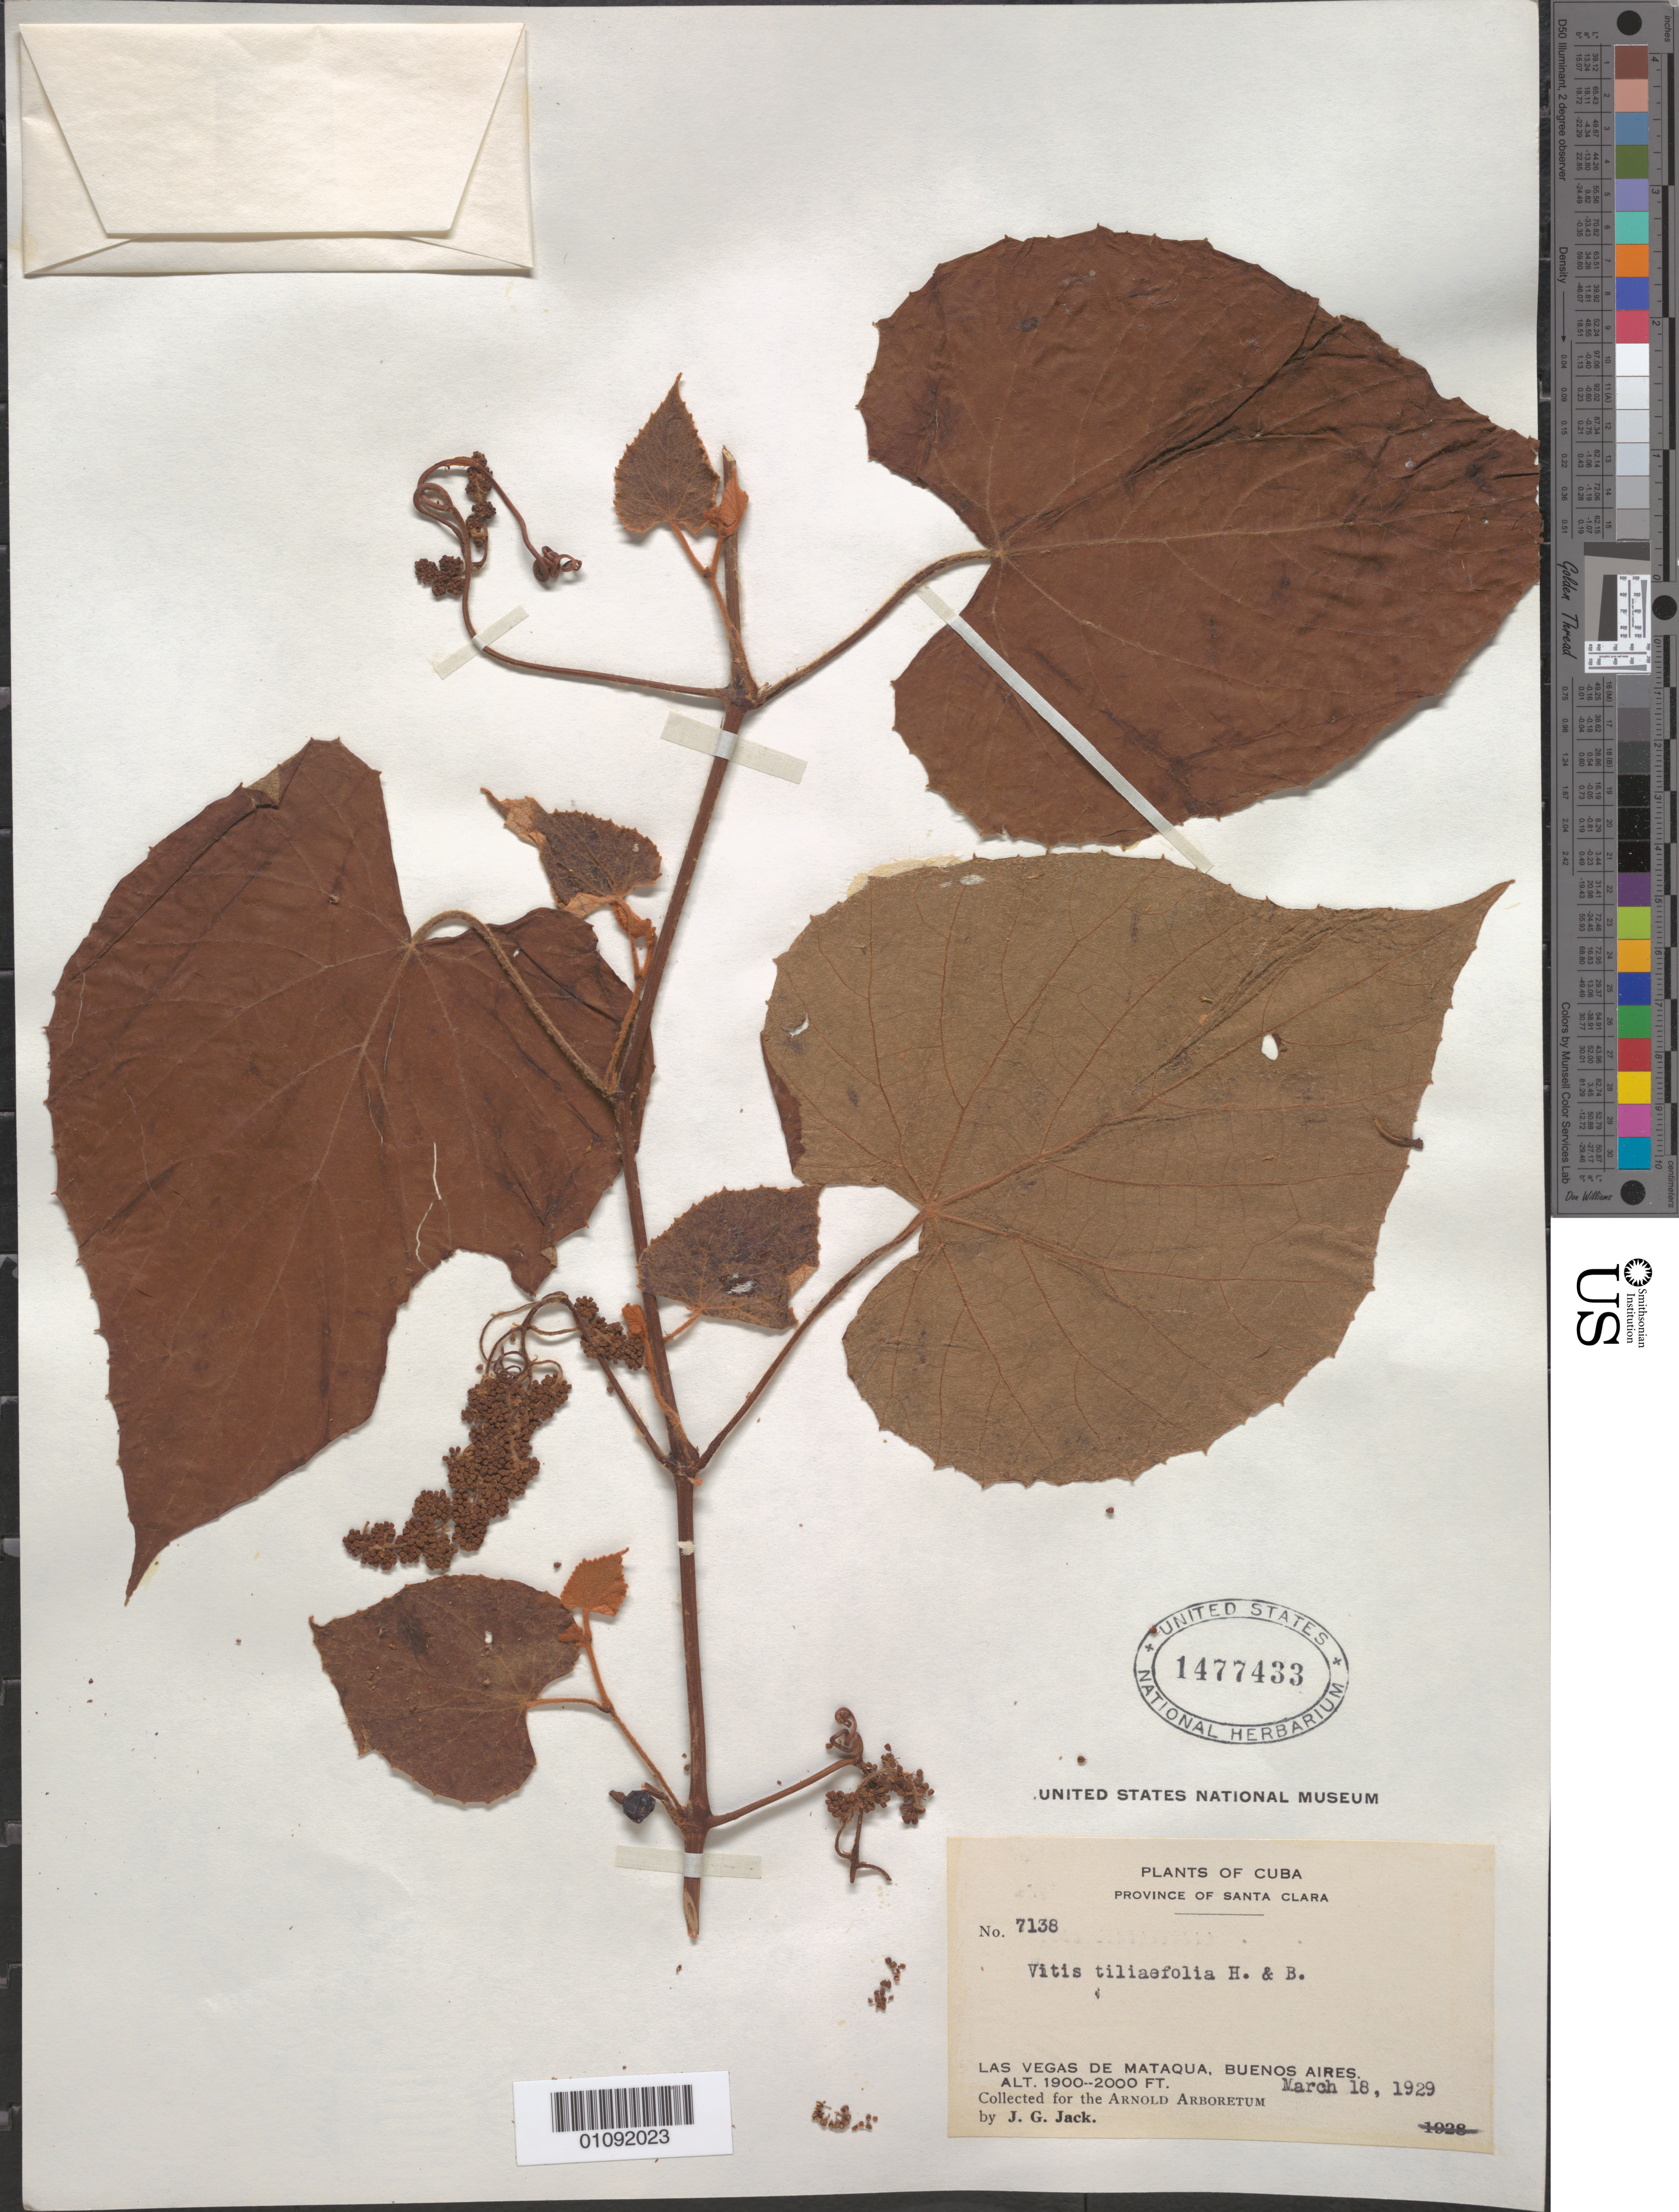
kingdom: Plantae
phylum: Tracheophyta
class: Magnoliopsida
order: Vitales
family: Vitaceae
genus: Vitis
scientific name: Vitis tiliifolia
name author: Humb. & Bonpl. ex Schult.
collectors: J. G. Jack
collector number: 7138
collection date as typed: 18 Mar 1929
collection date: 1929-03-18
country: Cuba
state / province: Cienfuegos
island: Cuba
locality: Las Vegas de Mataqua, Buenos Aires Province of Santa Clara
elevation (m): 579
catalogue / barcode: US 1477433